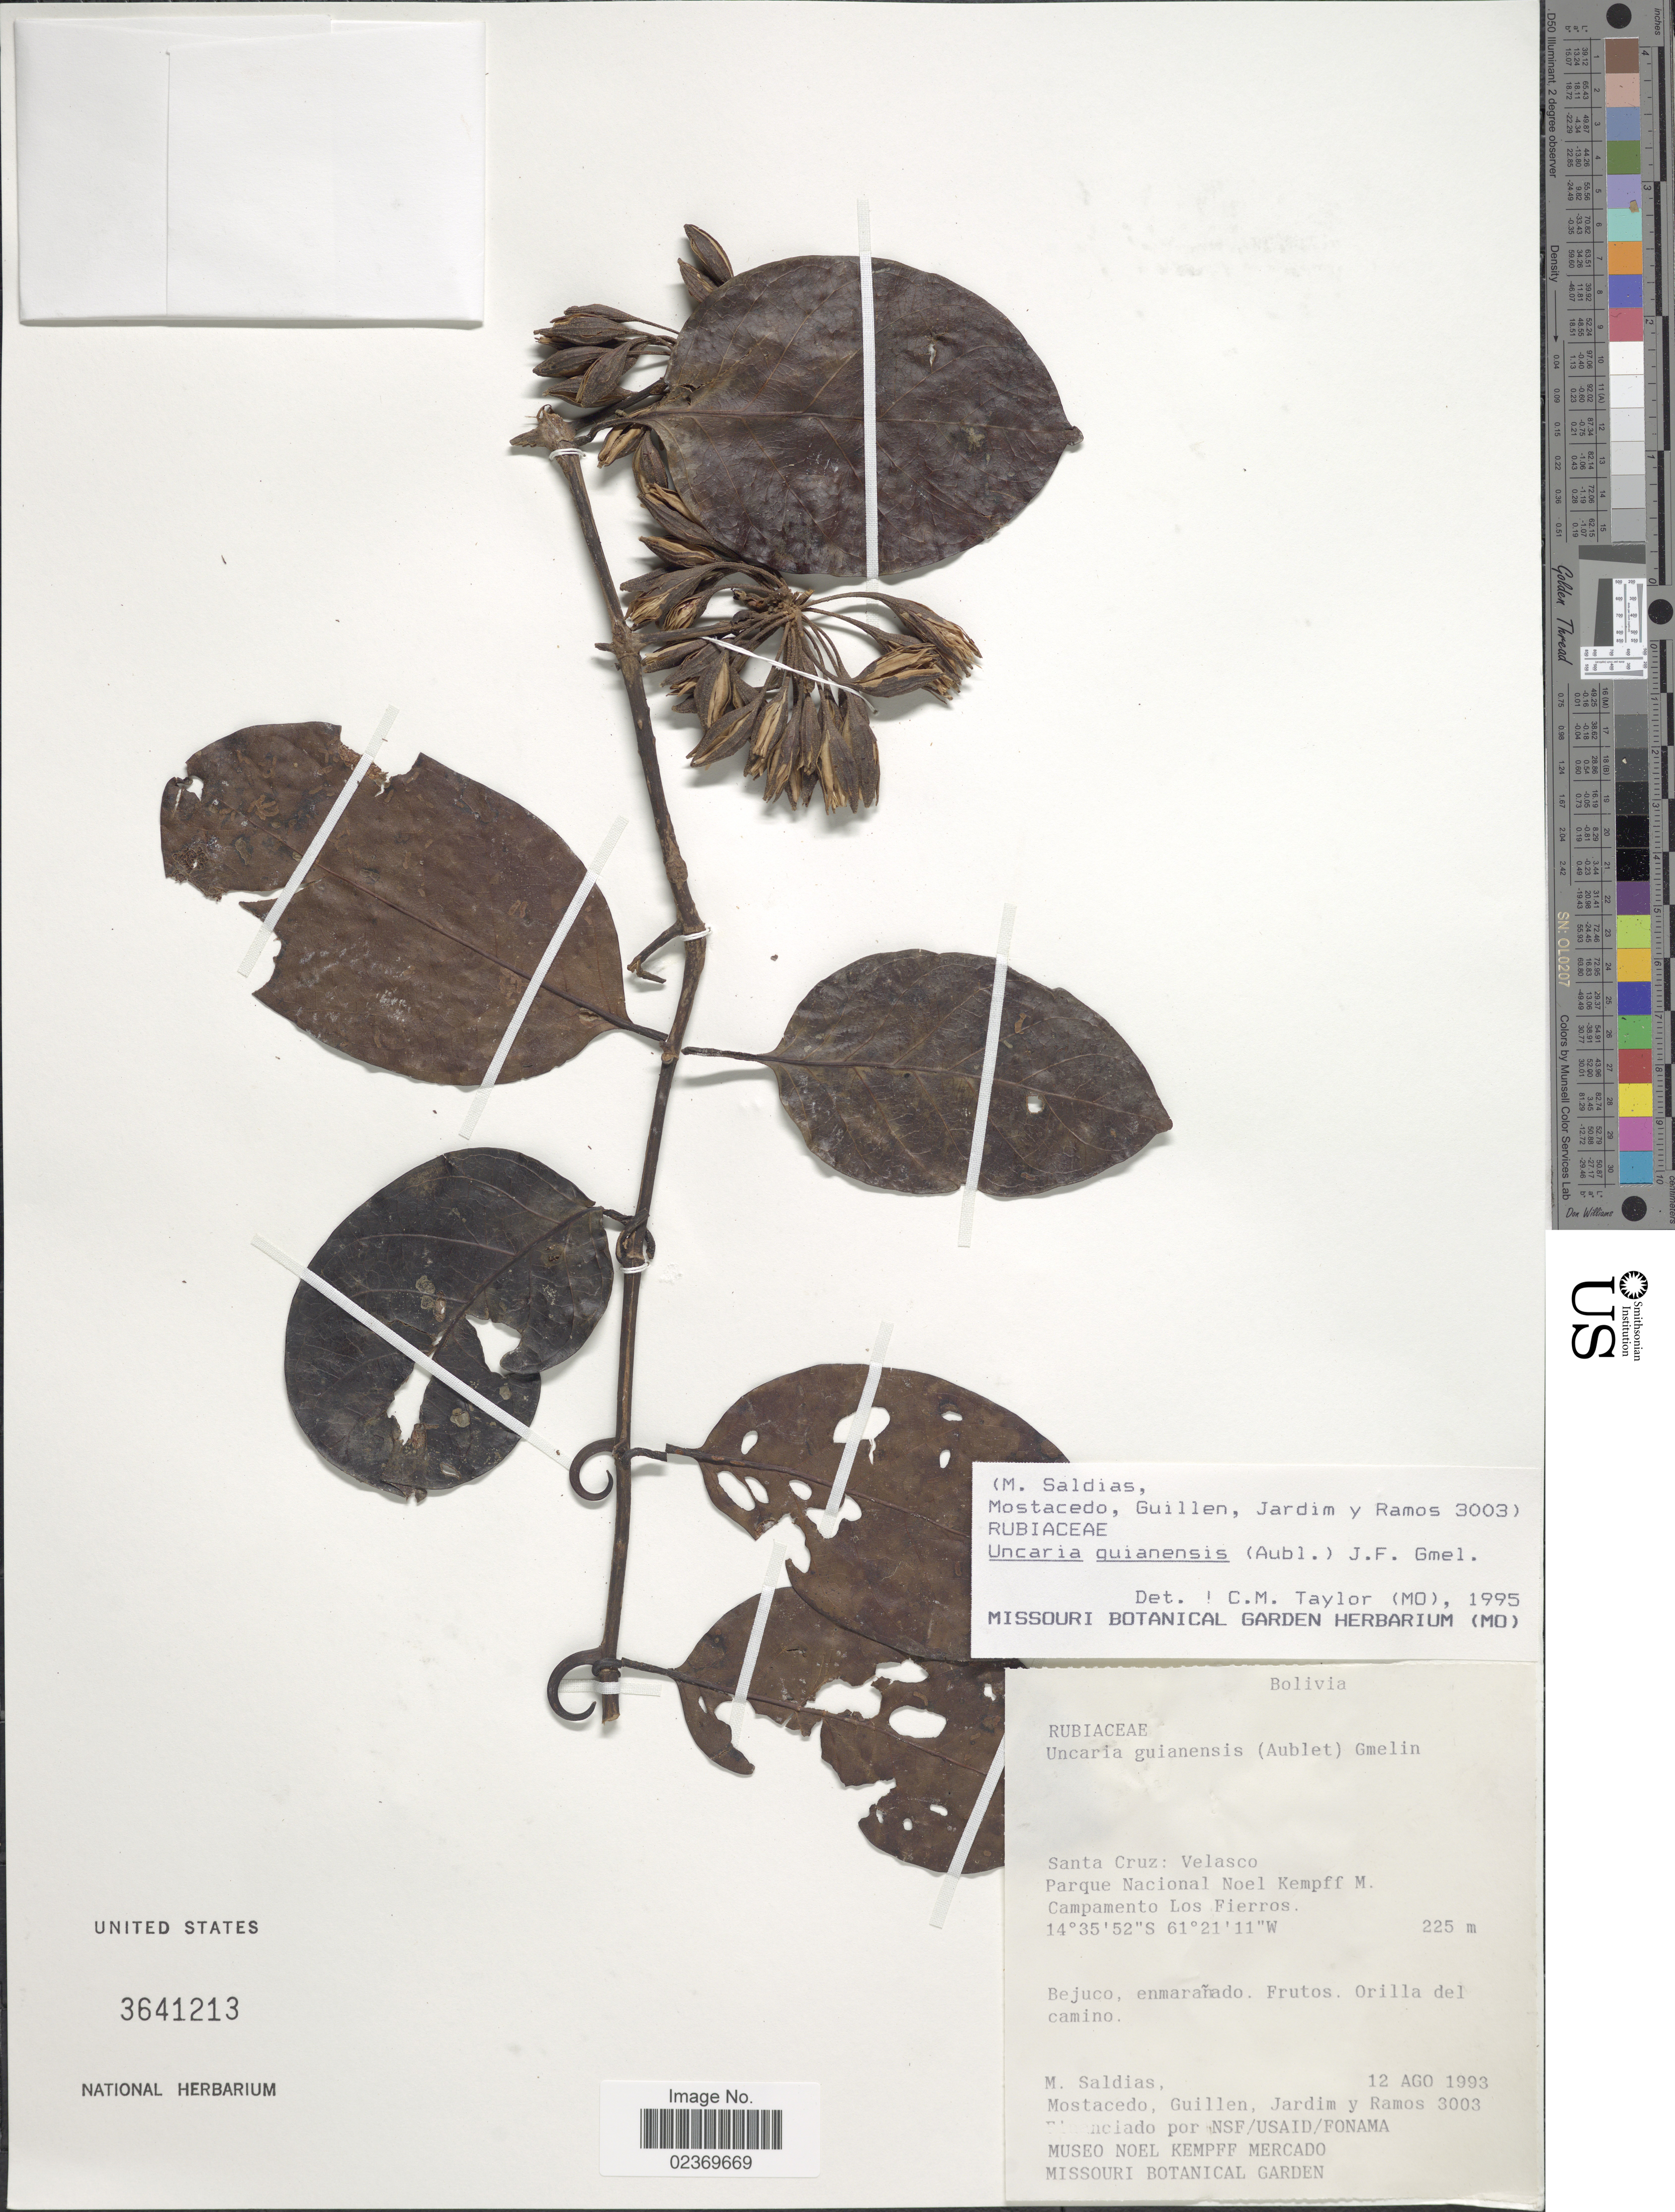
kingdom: Plantae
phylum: Tracheophyta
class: Magnoliopsida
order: Gentianales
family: Rubiaceae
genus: Uncaria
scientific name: Uncaria guianensis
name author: (Aubl.) J.F. Gmel.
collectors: M. Saldias, Mostacedo, --, -- Guillen, Jardim, -- & -. Ramos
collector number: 3003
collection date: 1993-08-12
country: Bolivia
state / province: Santa Cruz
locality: Velasco, Parque Nacional Noel Kempff M., Campamento Los Fierros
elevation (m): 225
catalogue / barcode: US 3641213